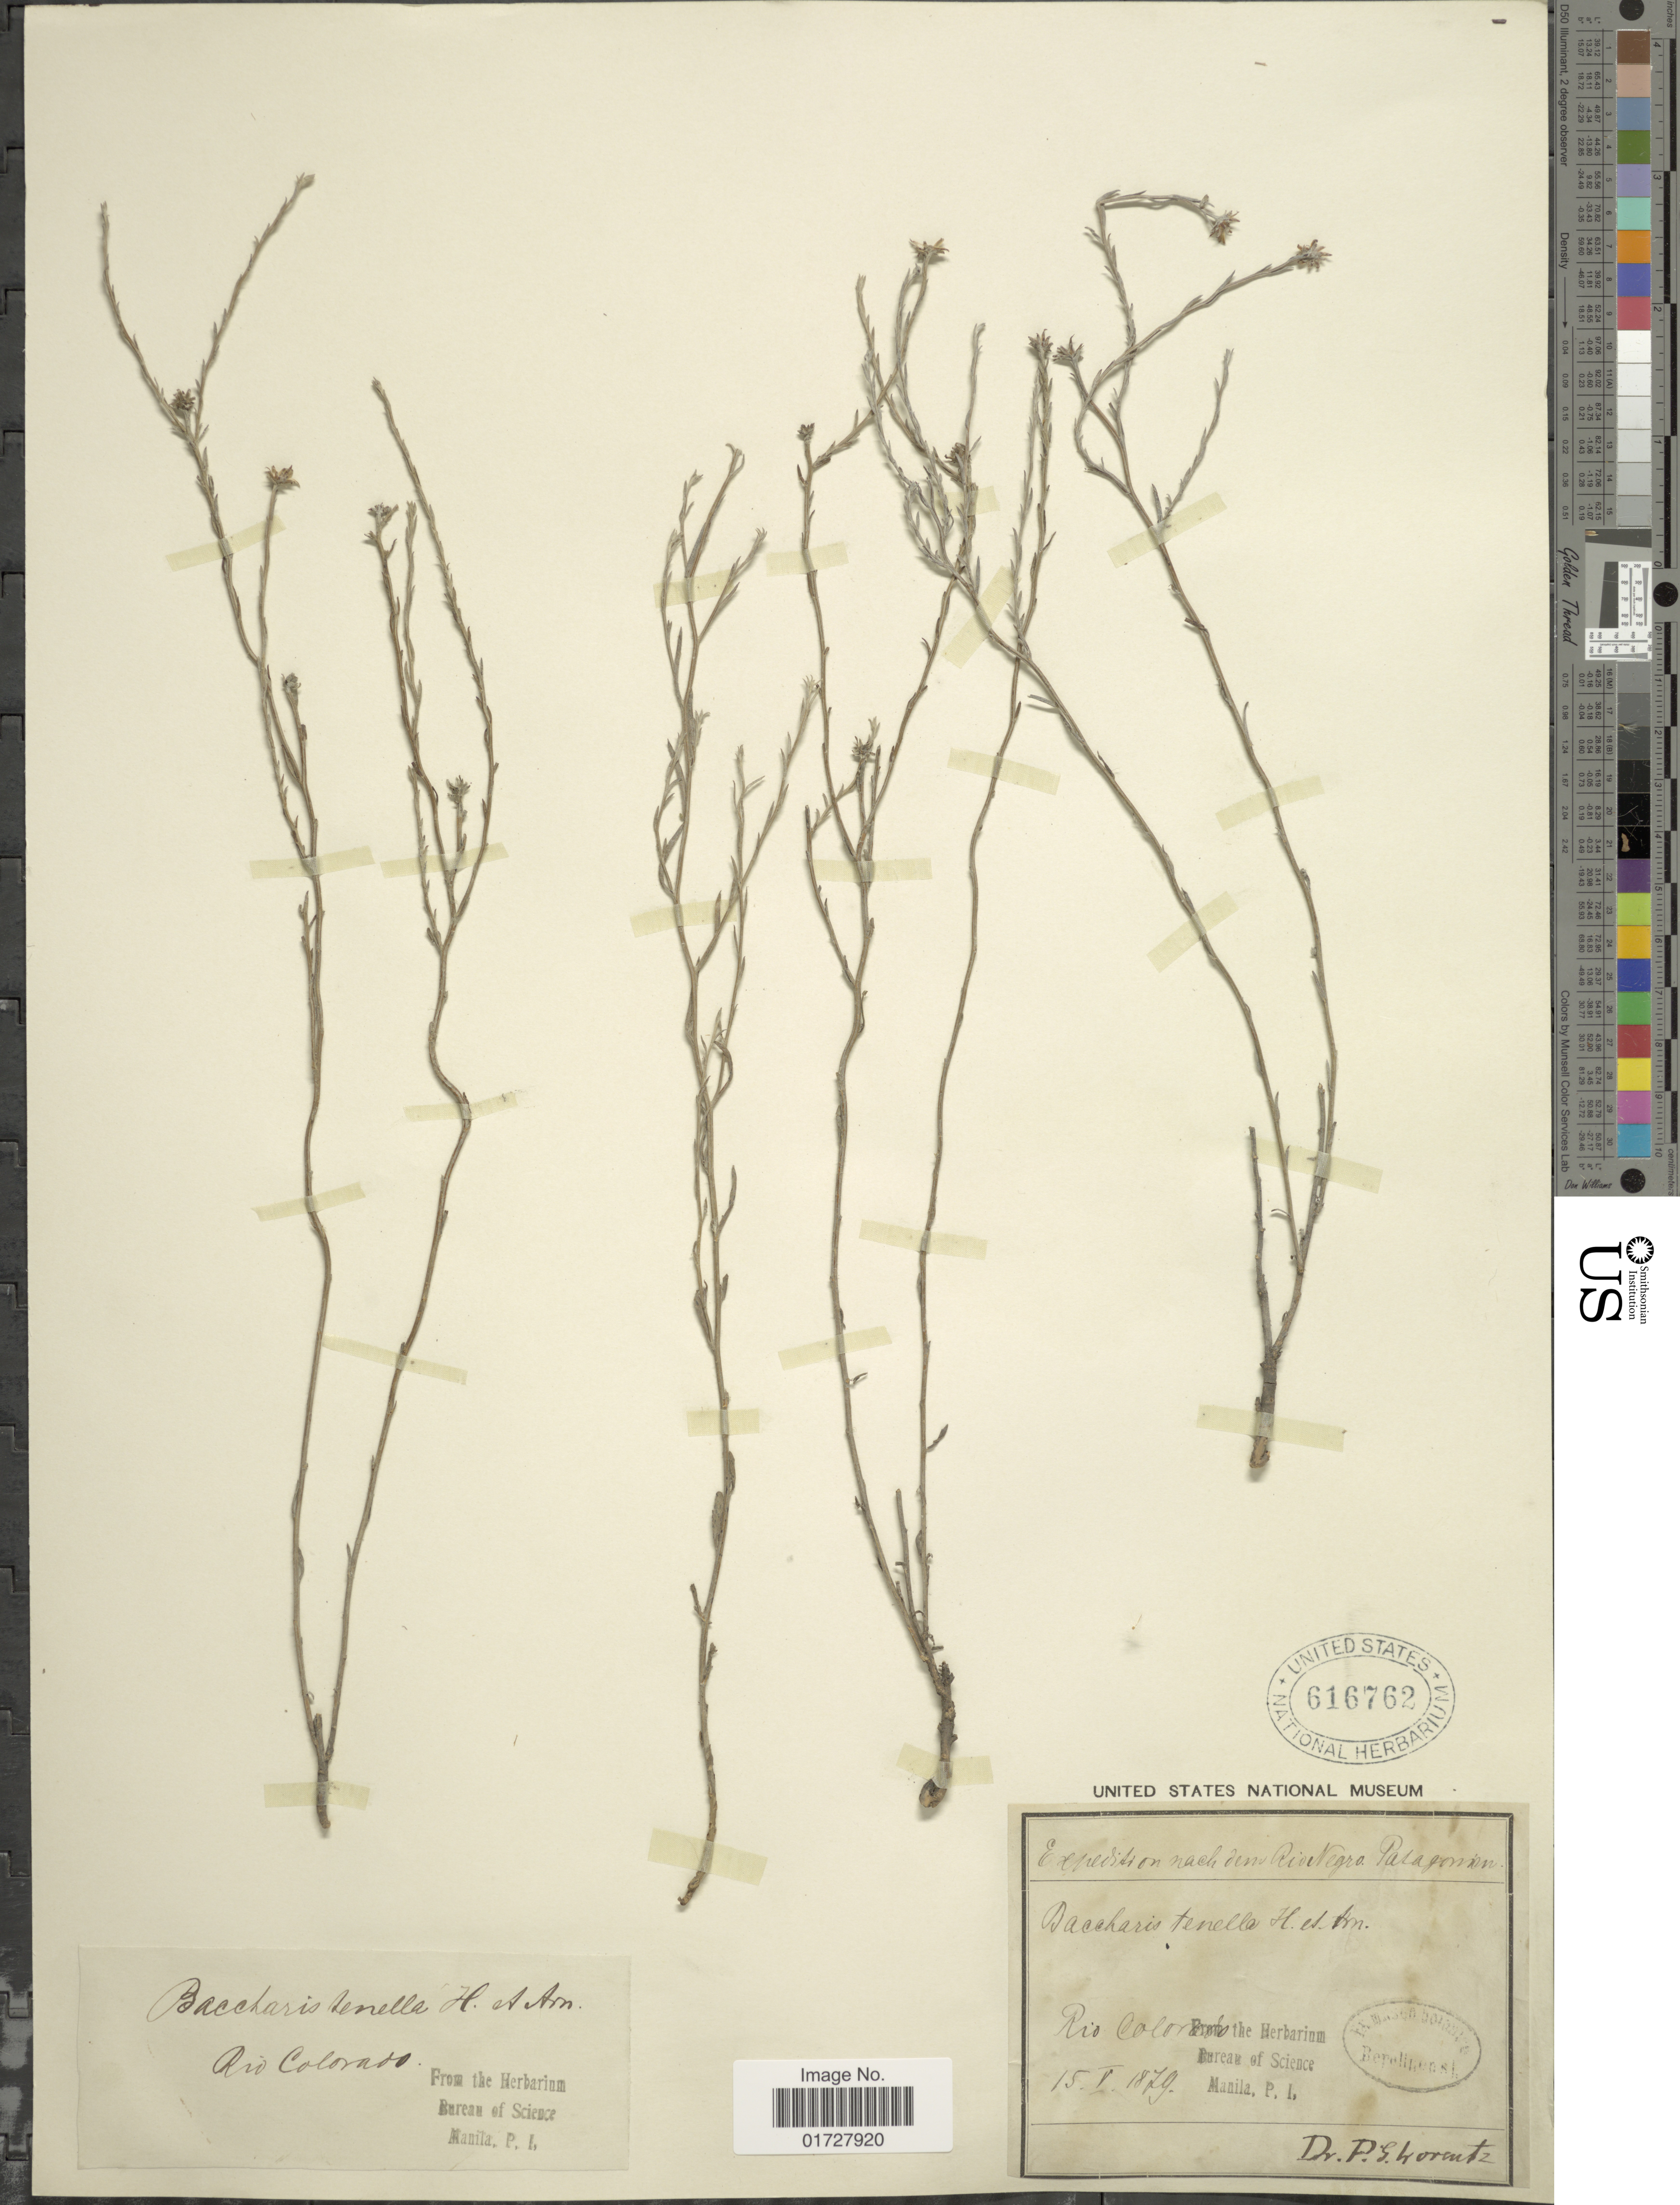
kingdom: Plantae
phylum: Tracheophyta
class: Magnoliopsida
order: Asterales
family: Asteraceae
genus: Baccharis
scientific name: Baccharis tenella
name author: Hook. & Arn.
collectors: P. G. Lorentz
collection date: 1879-05-15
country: Argentina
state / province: Rio Negro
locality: Patagonien, Rio Colorado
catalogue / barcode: US 616762